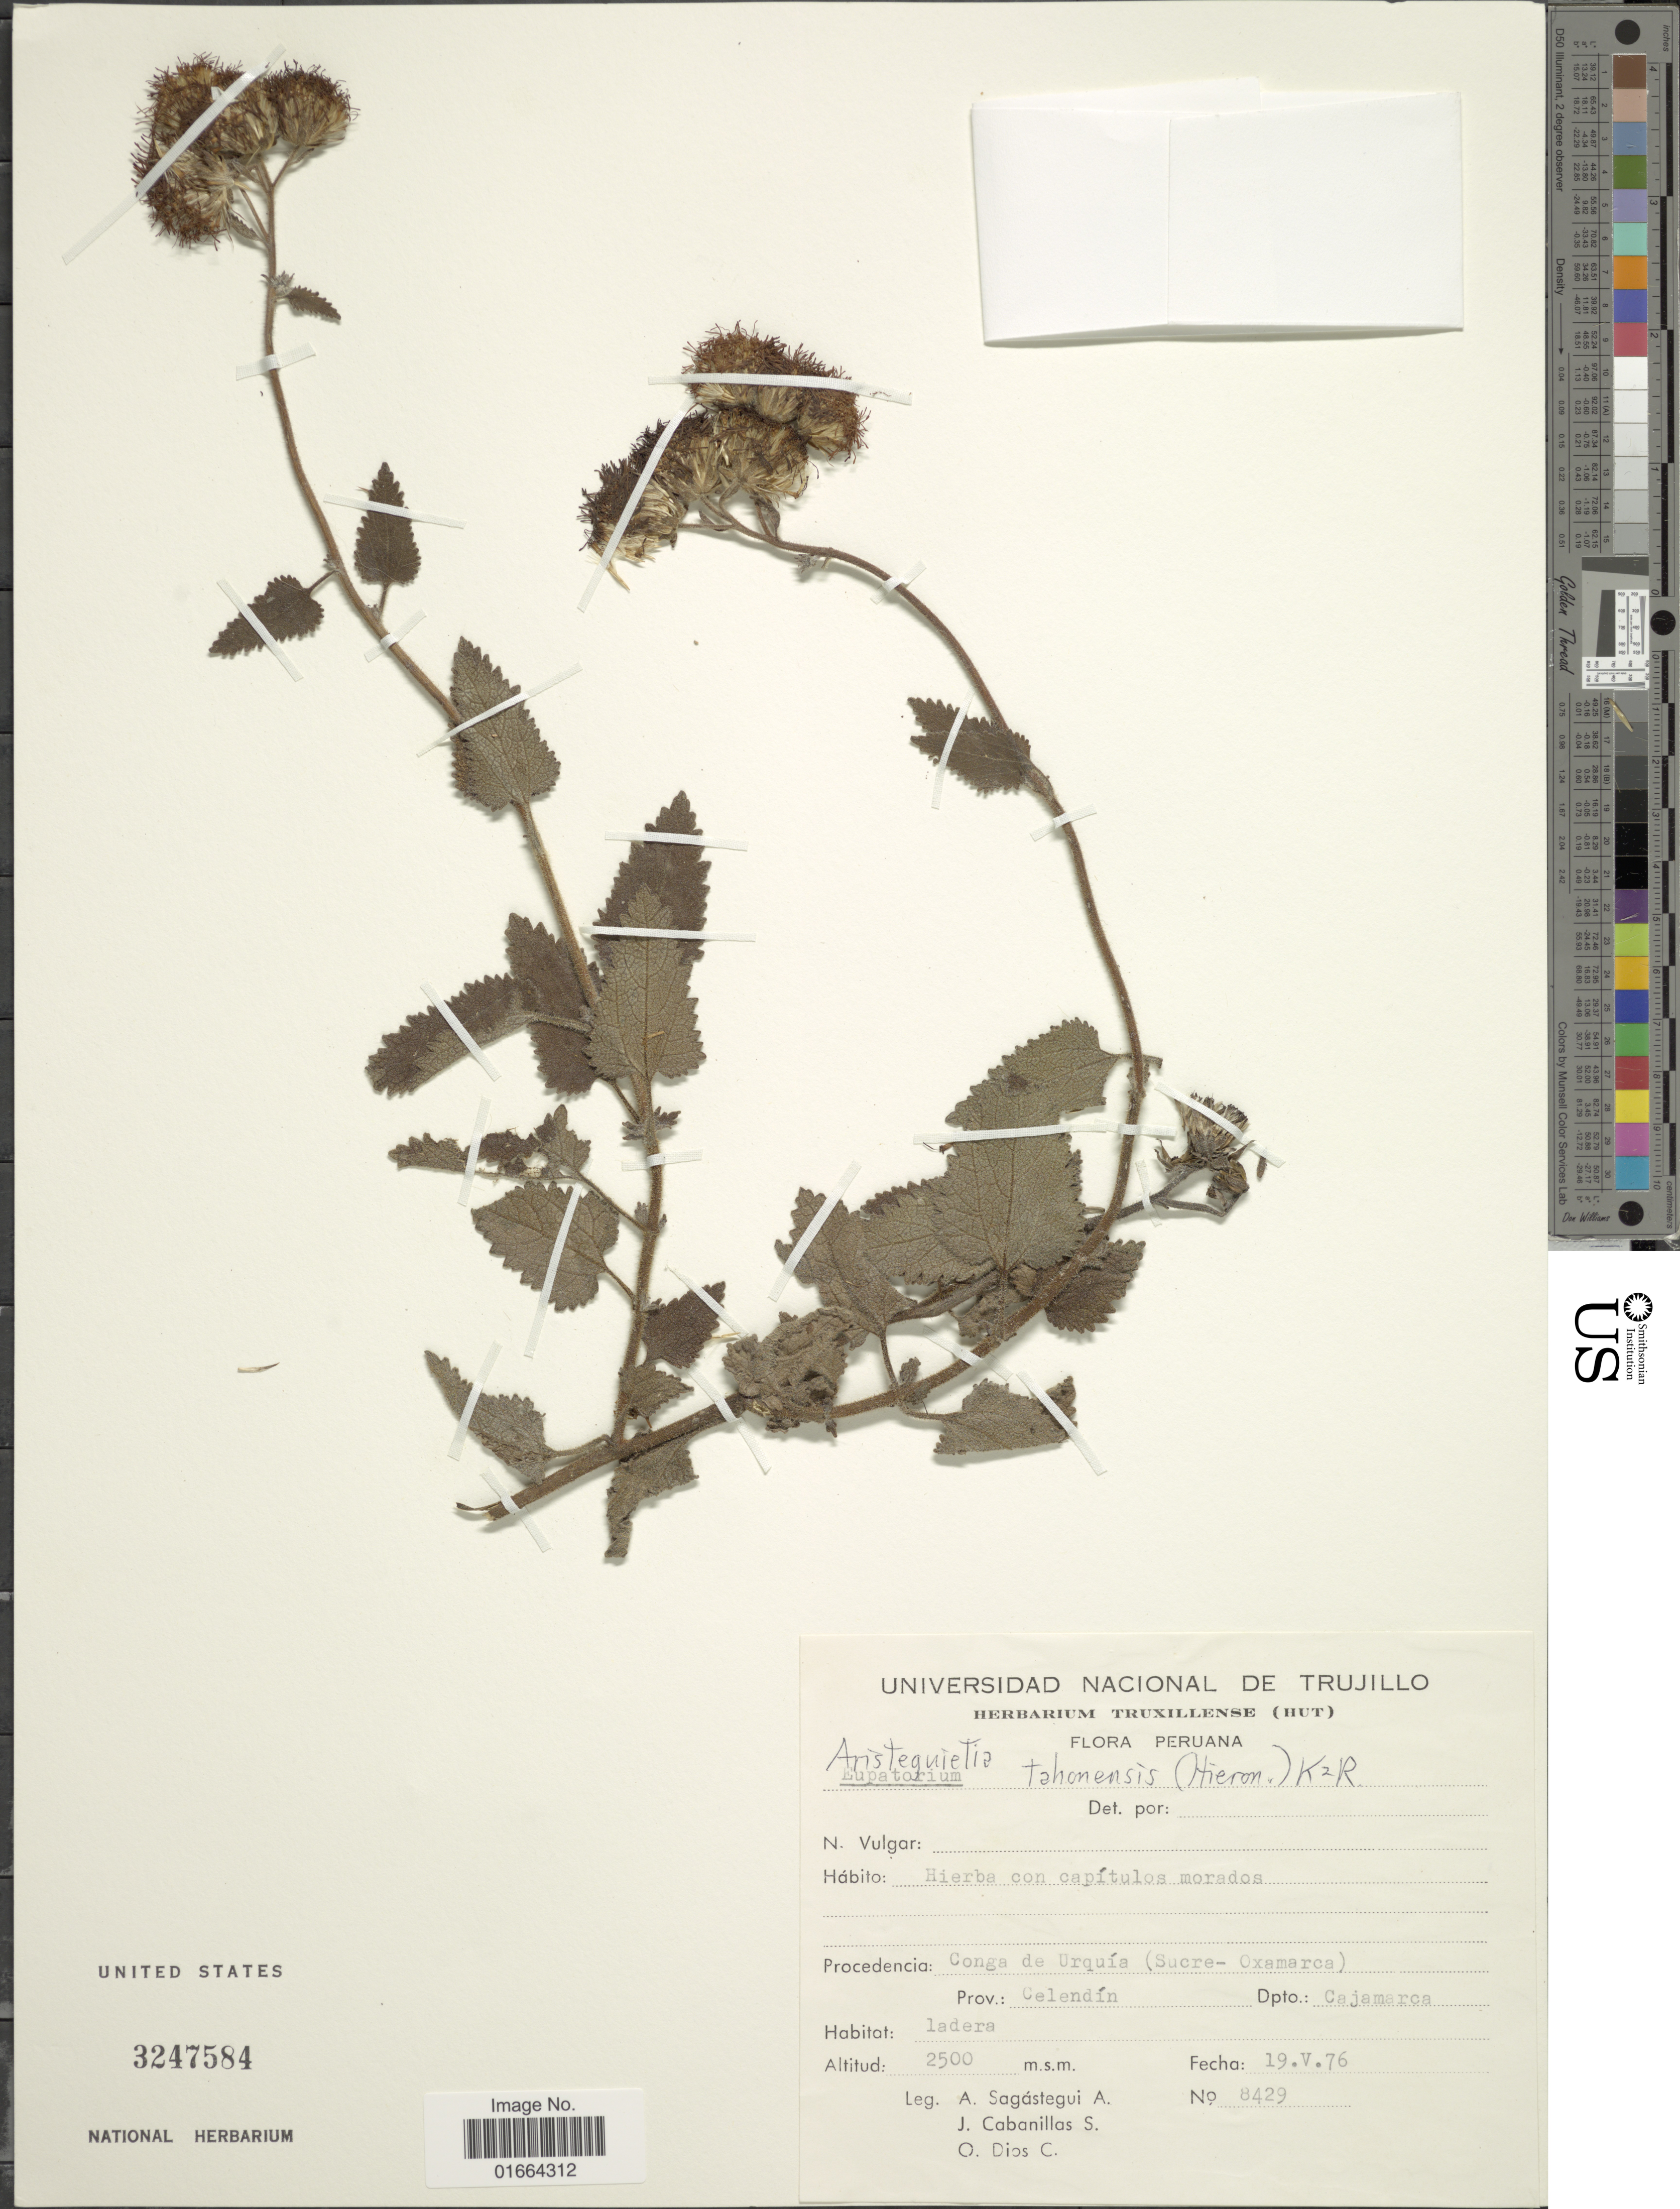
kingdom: Plantae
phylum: Tracheophyta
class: Magnoliopsida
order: Asterales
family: Asteraceae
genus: Aristeguietia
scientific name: Aristeguietia tahonensis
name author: (Hieron.) R.M. King & H. Rob.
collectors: A. Sagástegui A., J. Cabanillas S. & O. Dios C.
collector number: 8429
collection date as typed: Transcribed d/m/y: 19/5/76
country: Peru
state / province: Cajamarca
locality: Conga de Urquía (Sucre- Oxamarca). Prov.: Celendín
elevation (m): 2500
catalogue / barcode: US 3247584